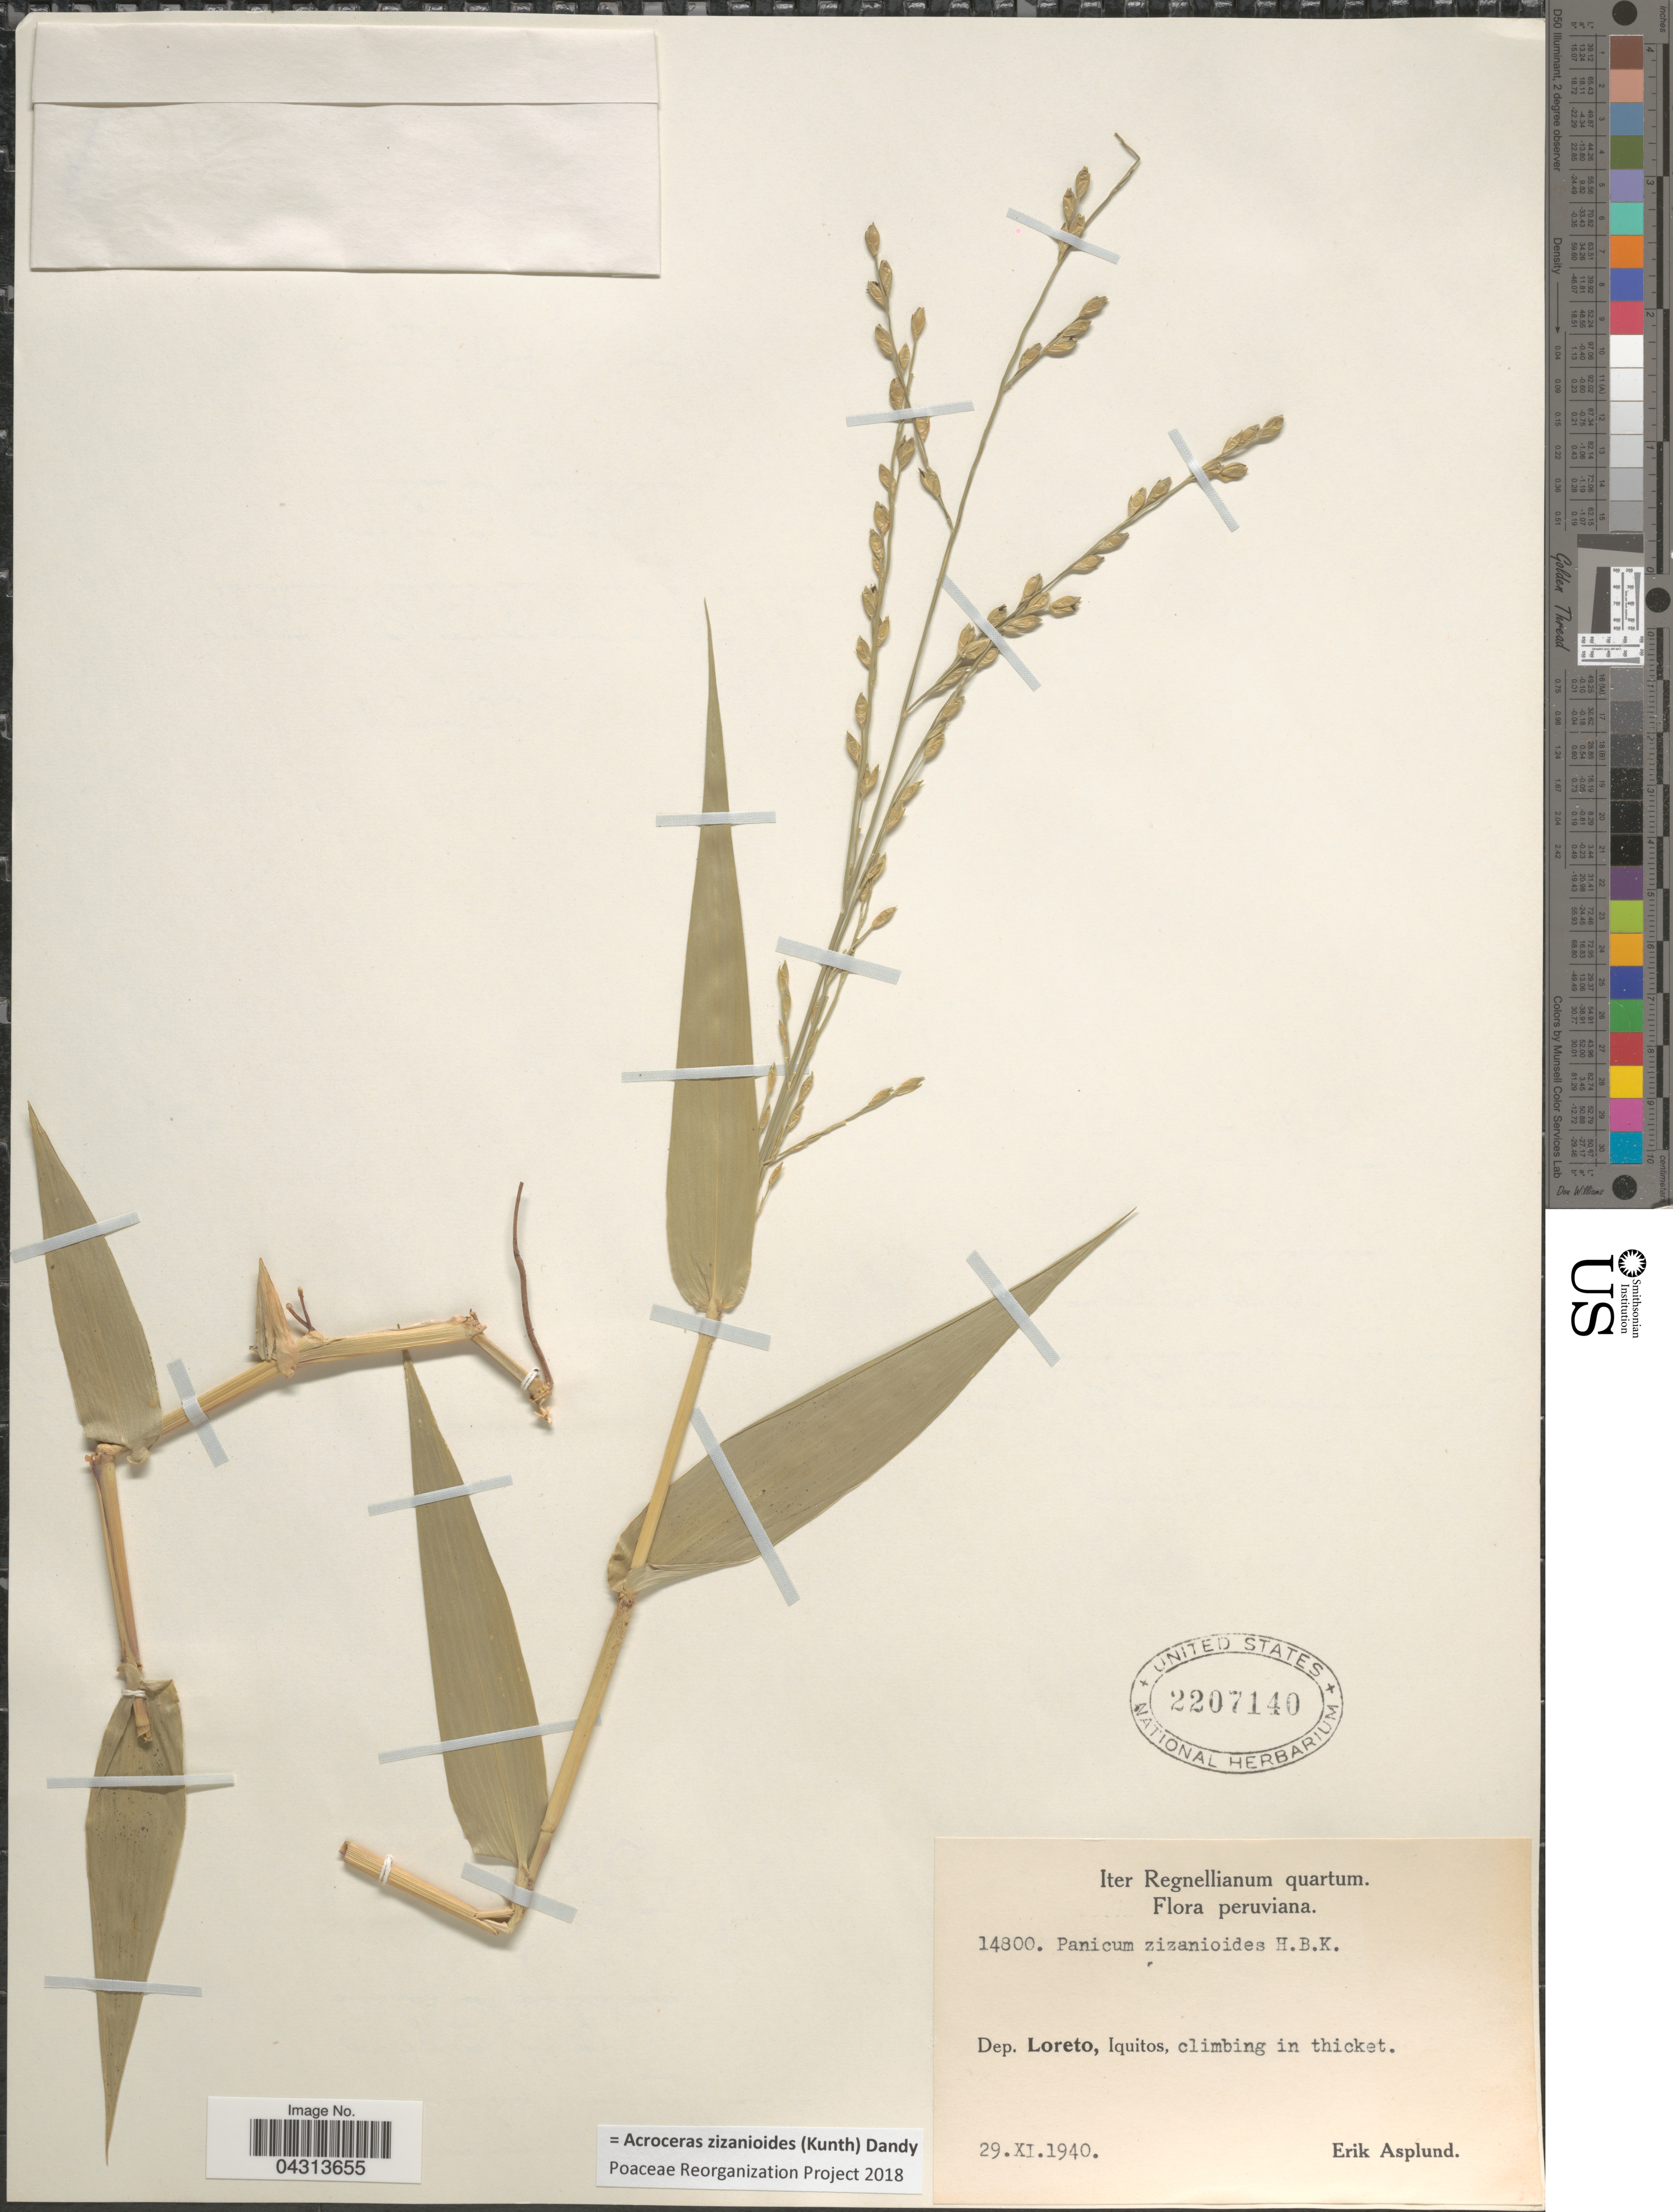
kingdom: Plantae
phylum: Tracheophyta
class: Liliopsida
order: Poales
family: Poaceae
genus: Acroceras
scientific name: Acroceras zizanioides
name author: (Kunth) Dandy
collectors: E. Asplund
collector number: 14800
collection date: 1940-11-29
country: Peru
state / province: Loreto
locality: Iter Regnellianum quartum. Peruviana. Dep. Loreto, Iquitos.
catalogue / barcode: US 2207140